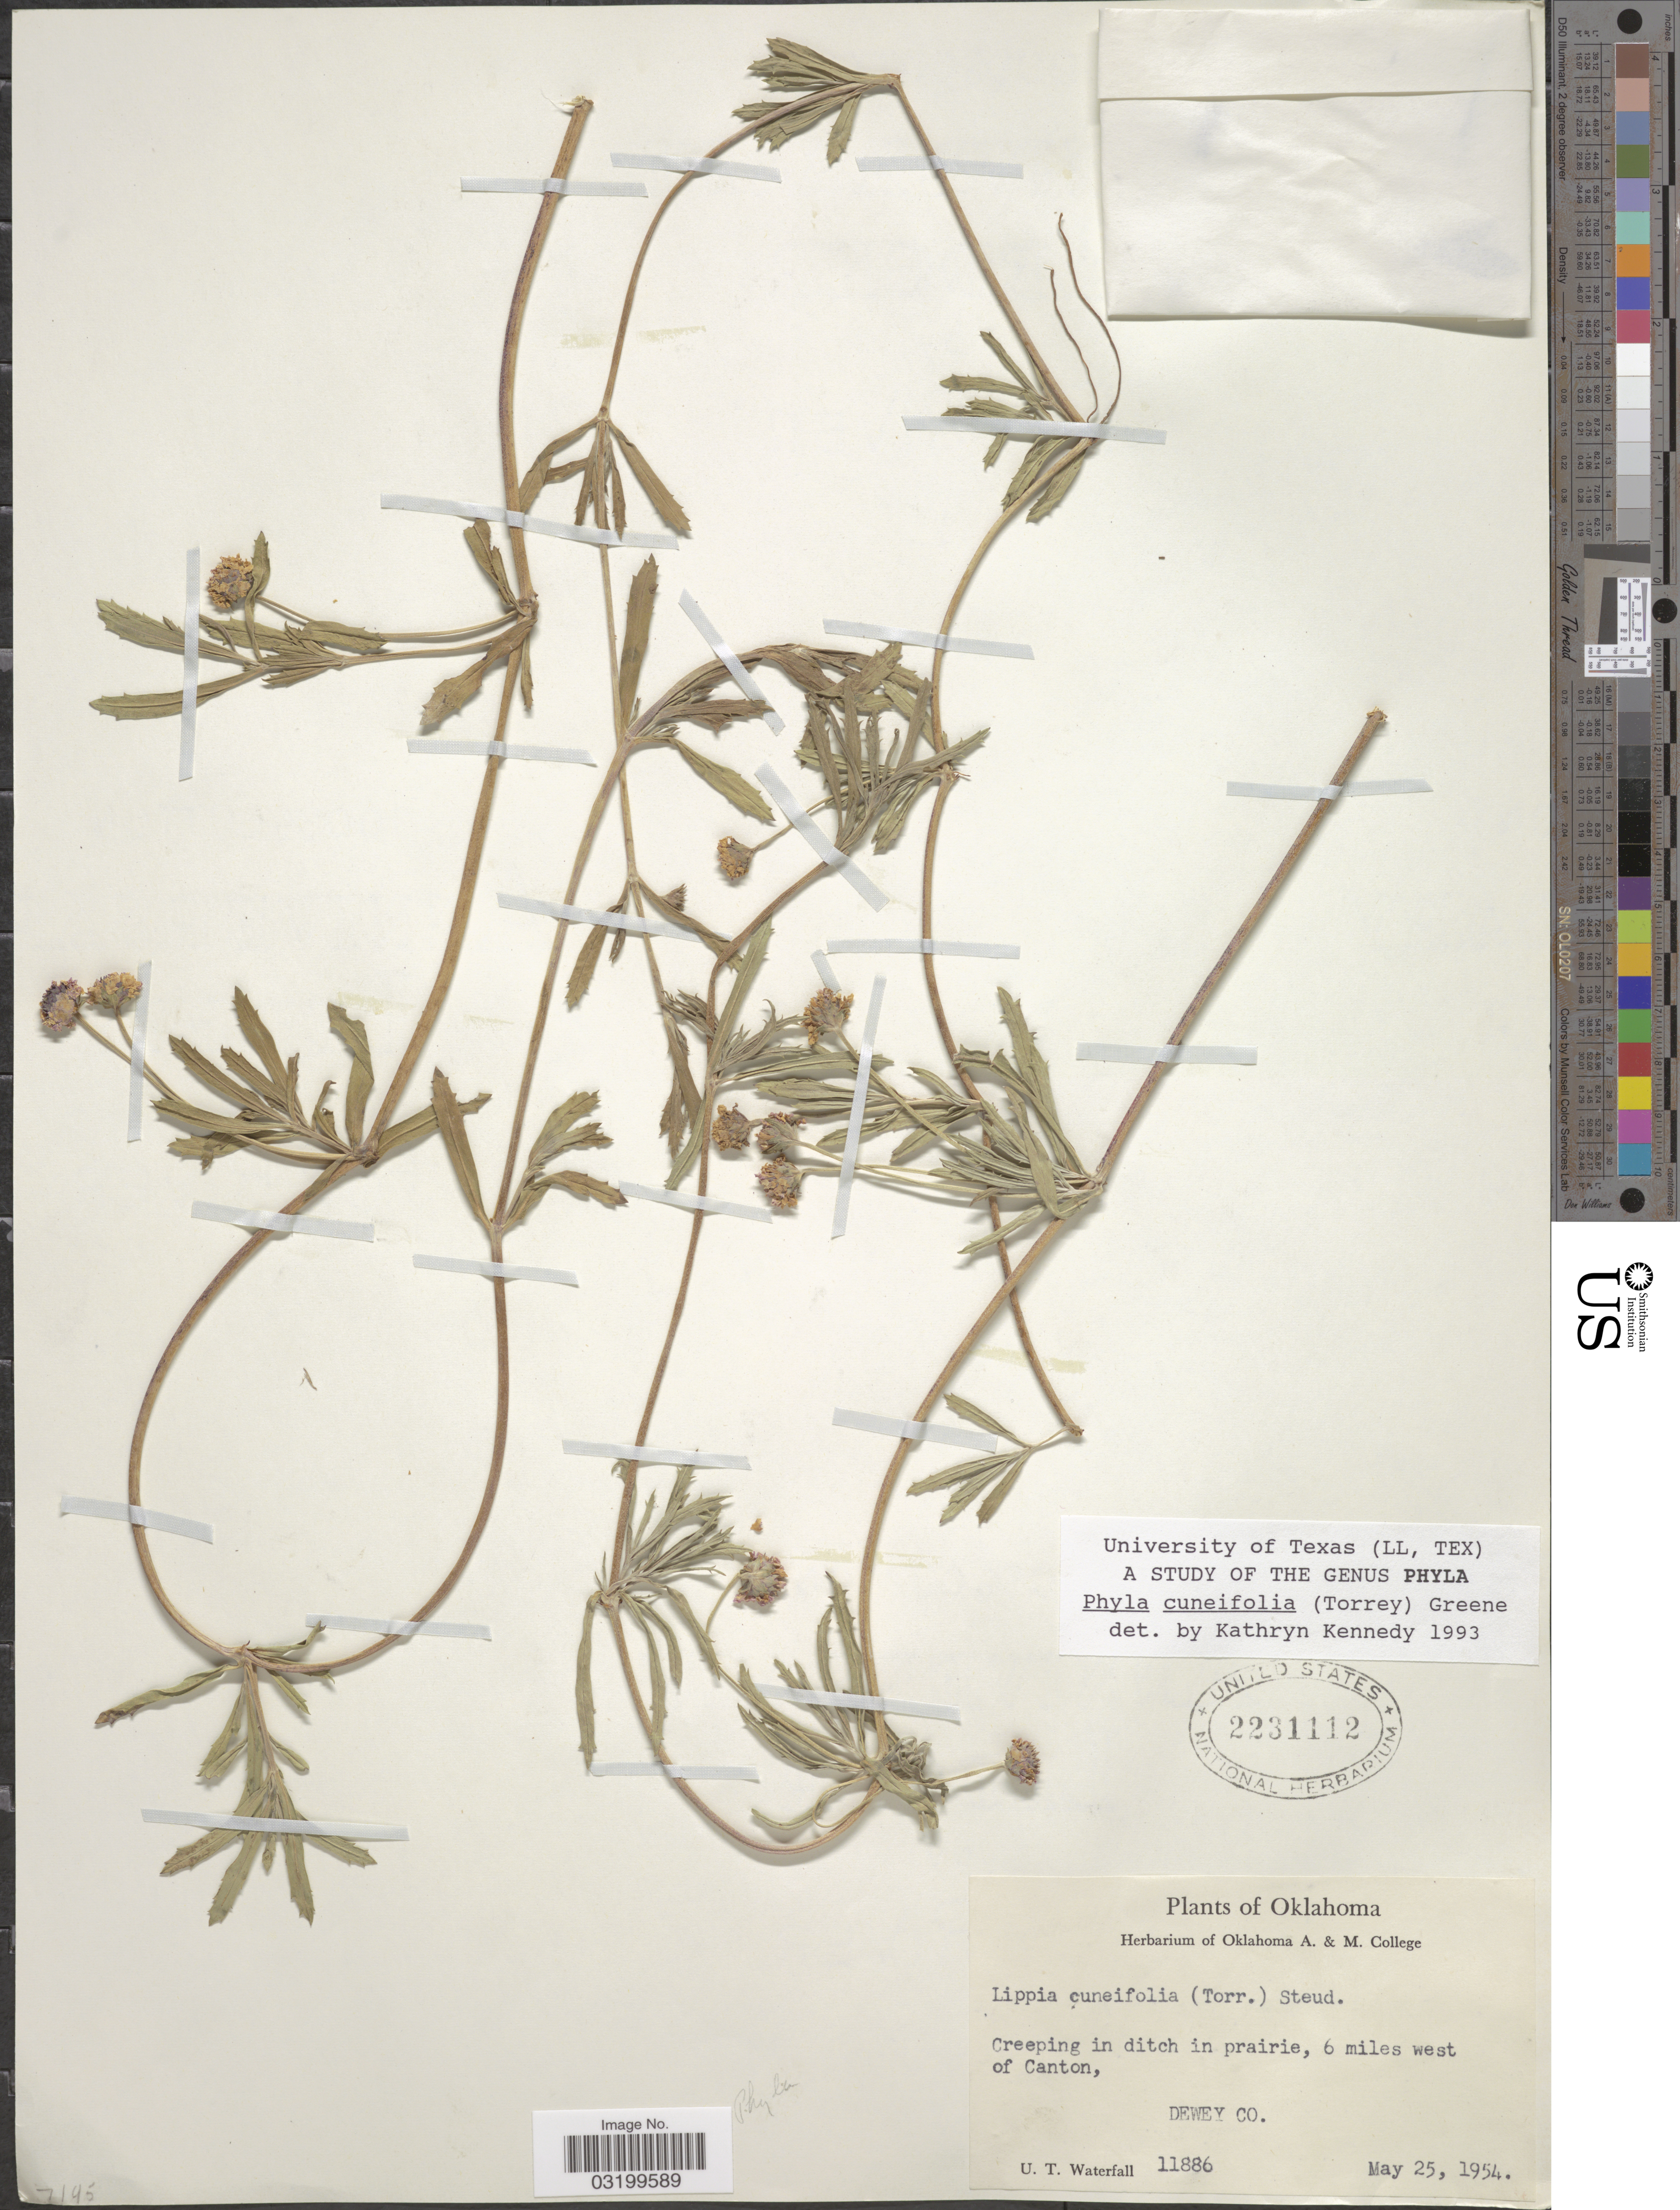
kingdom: Plantae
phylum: Tracheophyta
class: Magnoliopsida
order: Lamiales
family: Verbenaceae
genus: Phyla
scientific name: Phyla cuneifolia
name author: (Torr.) Greene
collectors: U. T. Waterfall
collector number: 11886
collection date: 1954-05-25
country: United States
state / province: Oklahoma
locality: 6 miles west of Canton. Dewey Co.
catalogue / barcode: US 2231112